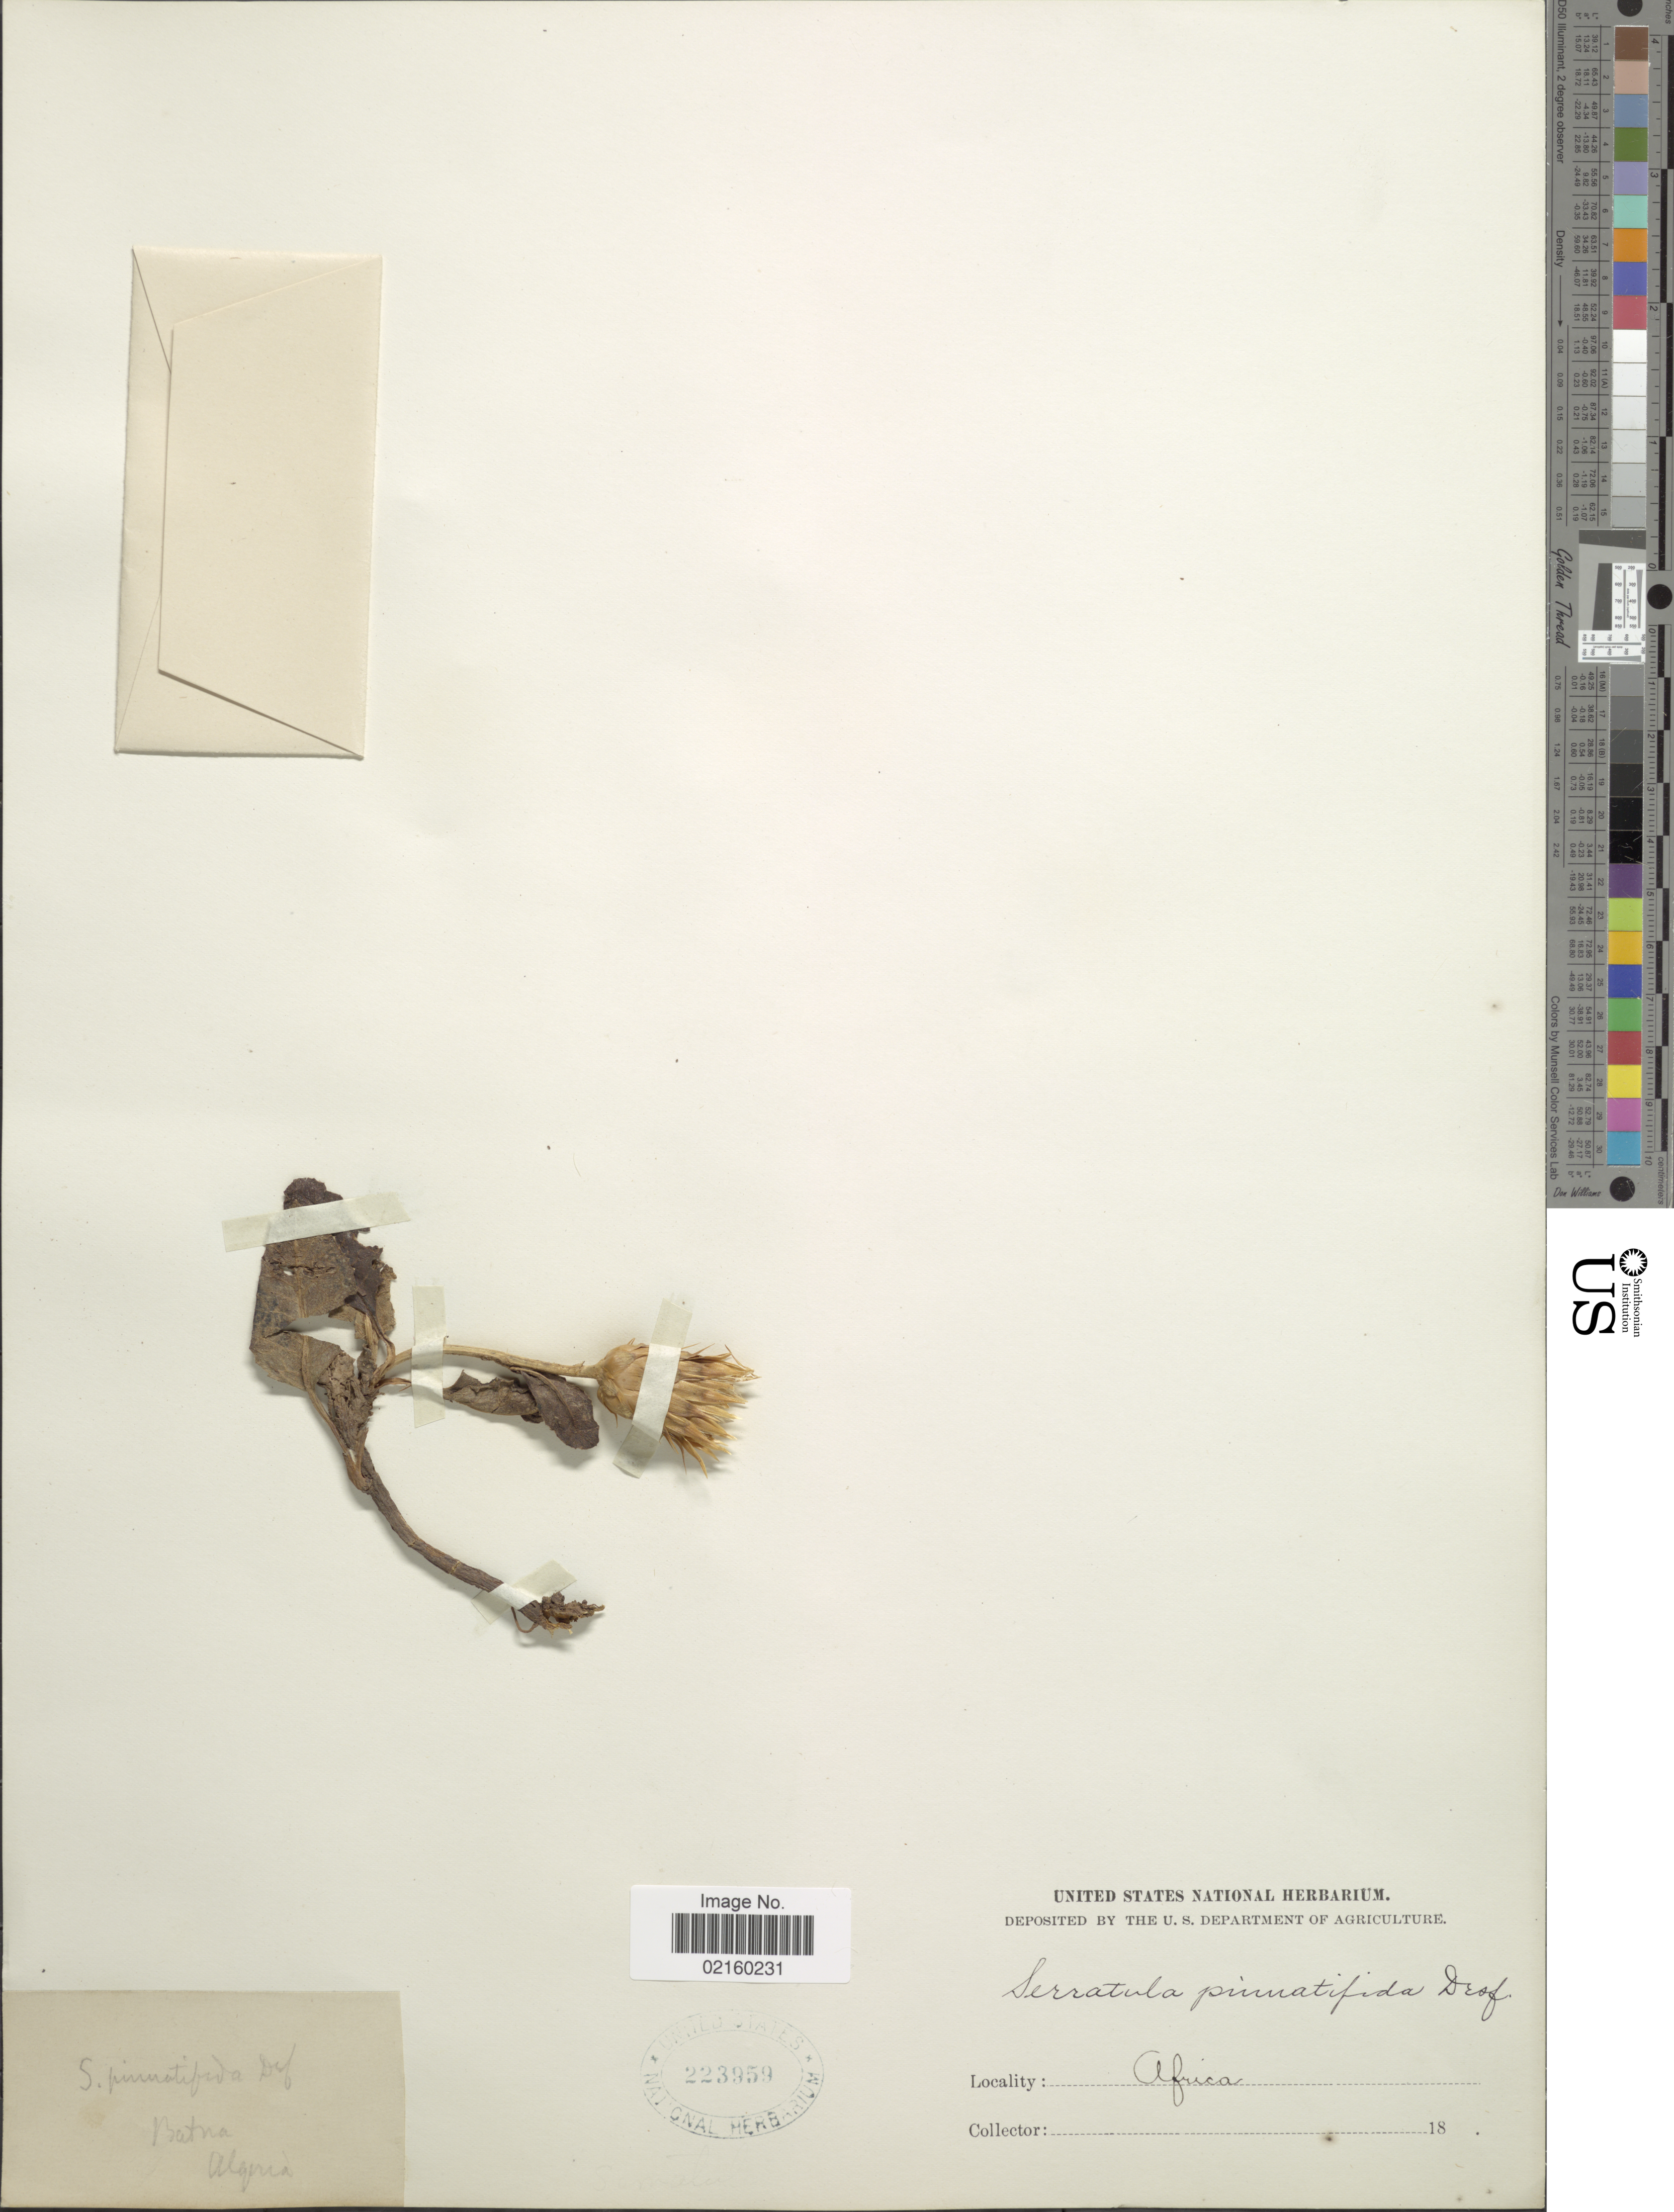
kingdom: Plantae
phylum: Tracheophyta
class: Magnoliopsida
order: Asterales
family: Asteraceae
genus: Serratula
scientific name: Serratula pinnatifida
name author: Desf.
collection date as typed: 18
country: Algeria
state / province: Batna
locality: Africa, Batna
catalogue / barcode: US 223959